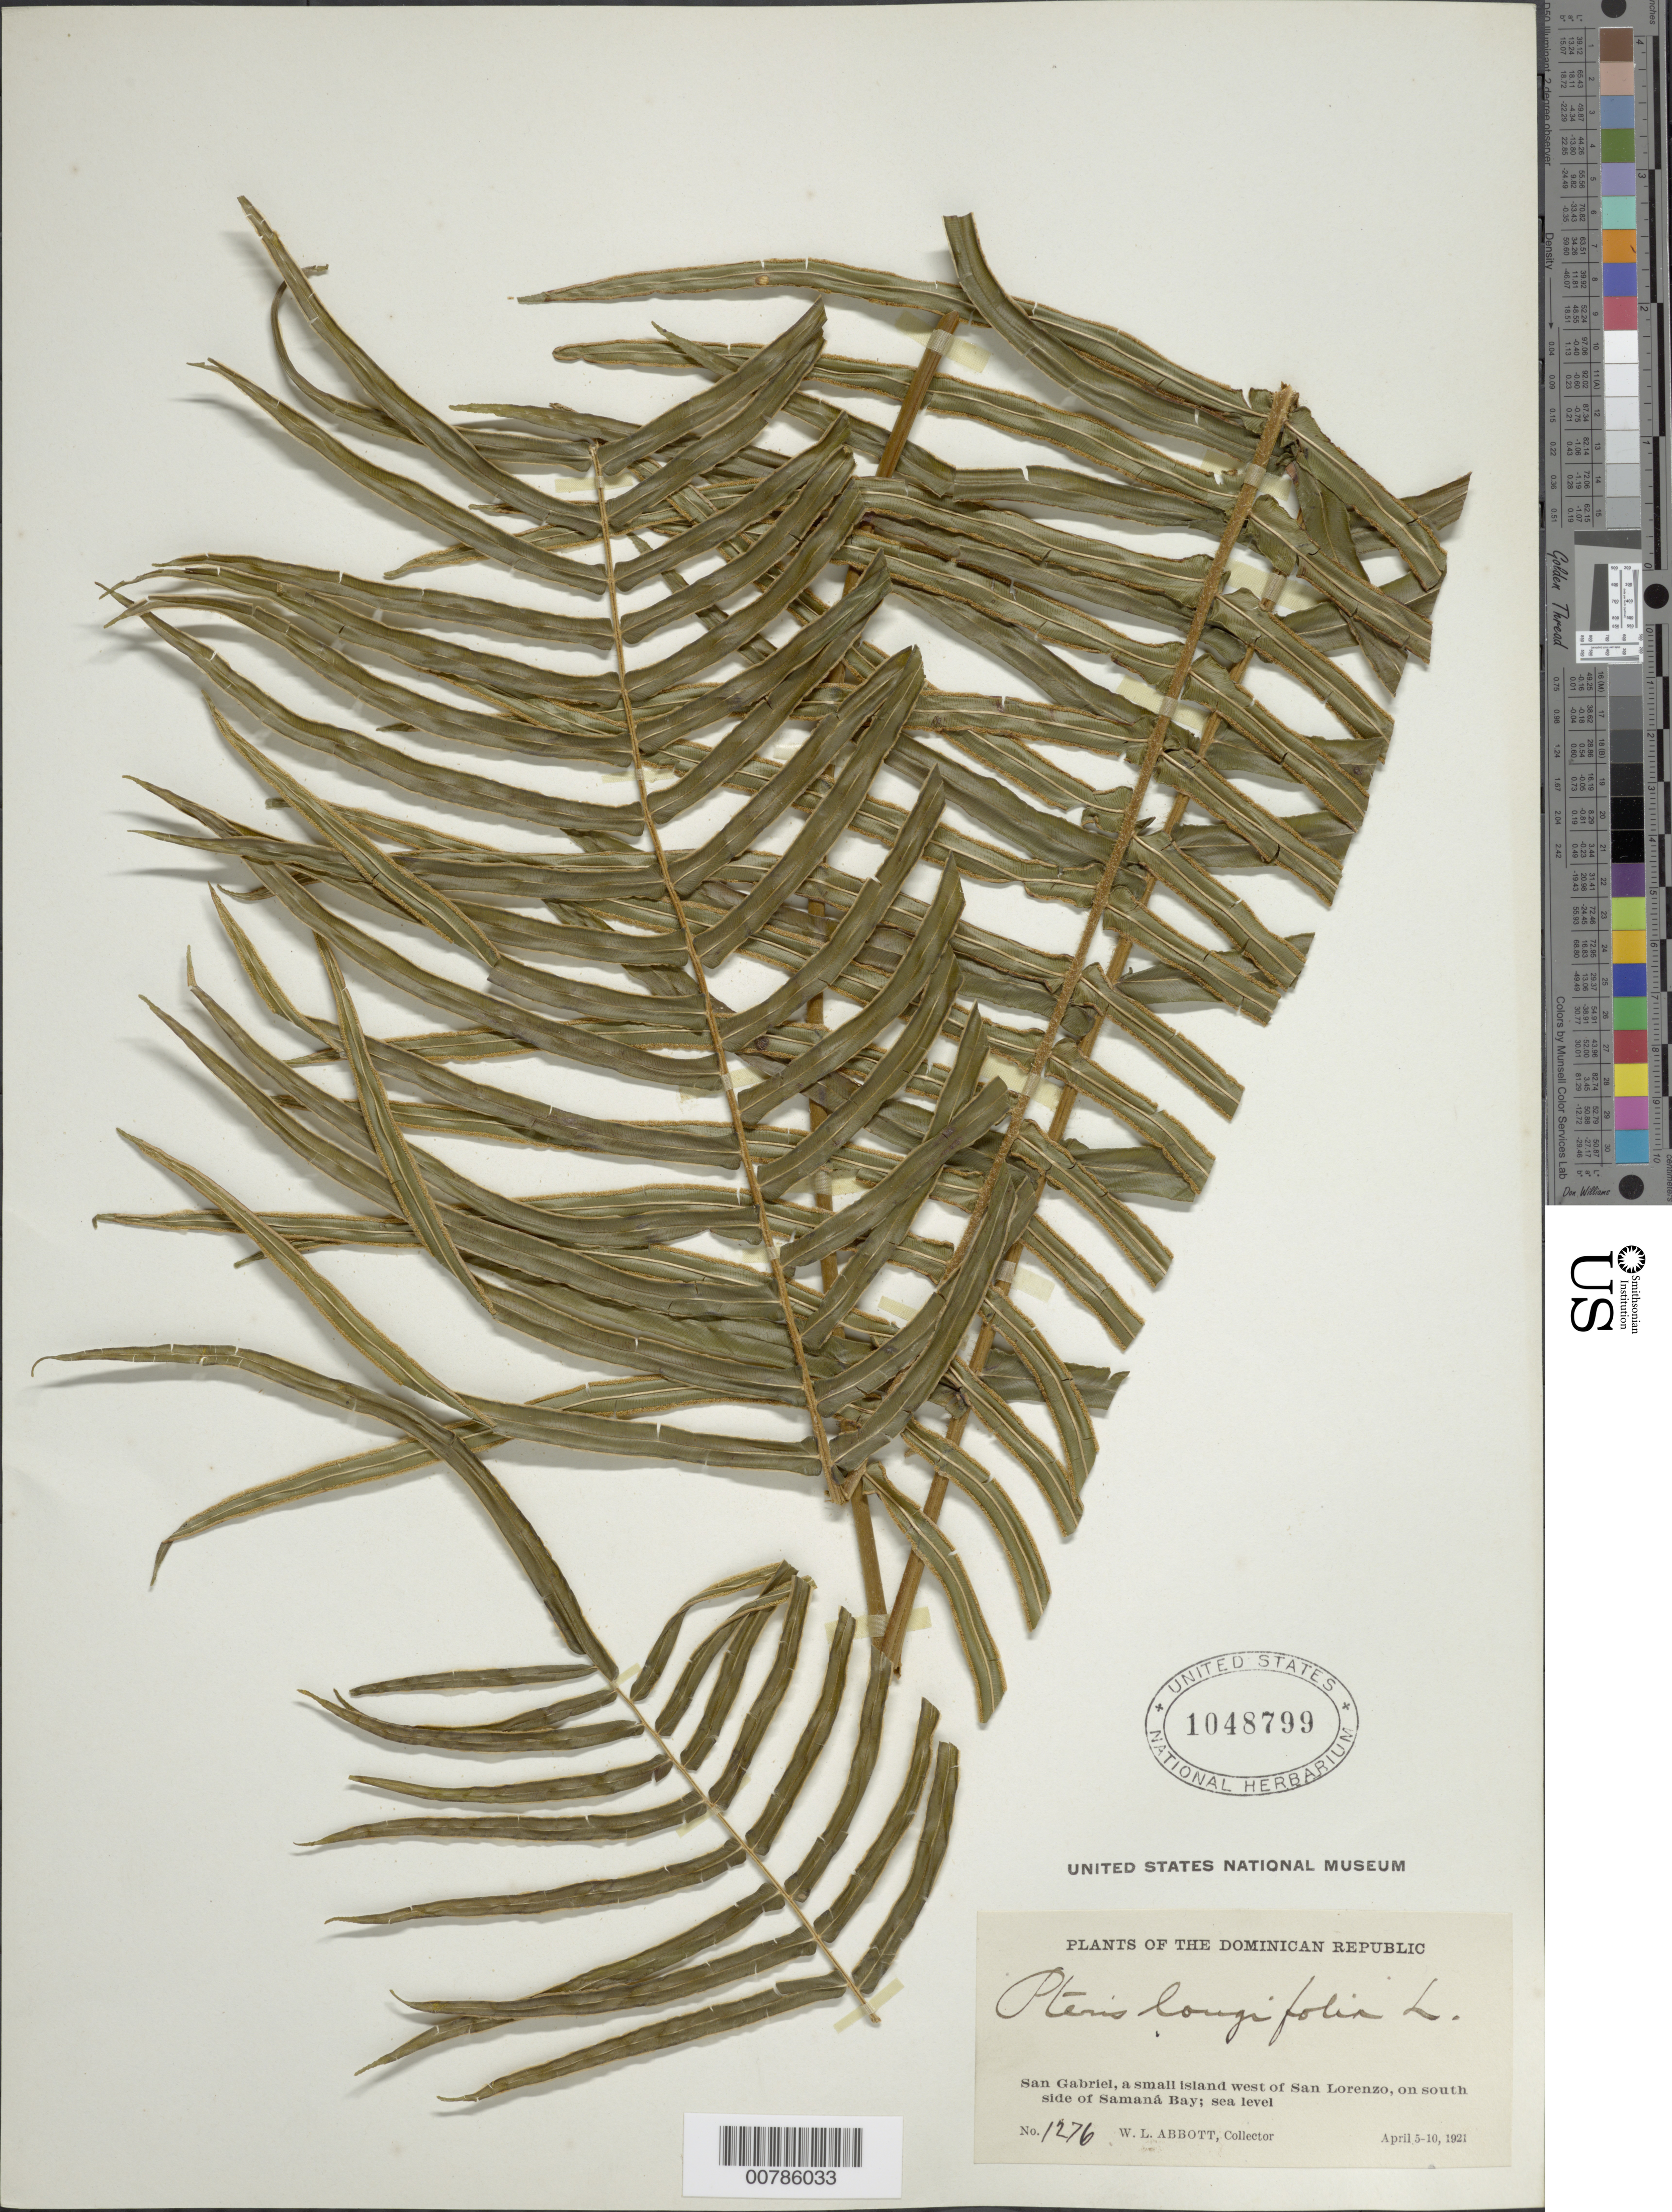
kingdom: Plantae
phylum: Tracheophyta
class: Polypodiopsida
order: Polypodiales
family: Pteridaceae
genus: Pteris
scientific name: Pteris longifolia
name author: L.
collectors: W. L. Abbott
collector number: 1276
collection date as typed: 05 Apr 1921 to 10 Apr 1921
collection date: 1921-04-05/1921-04-10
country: Dominican Republic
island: Hispaniola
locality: San Gabriel, island W of San Lorenzo, south side of Samaná Bay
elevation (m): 0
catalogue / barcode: US 1048799